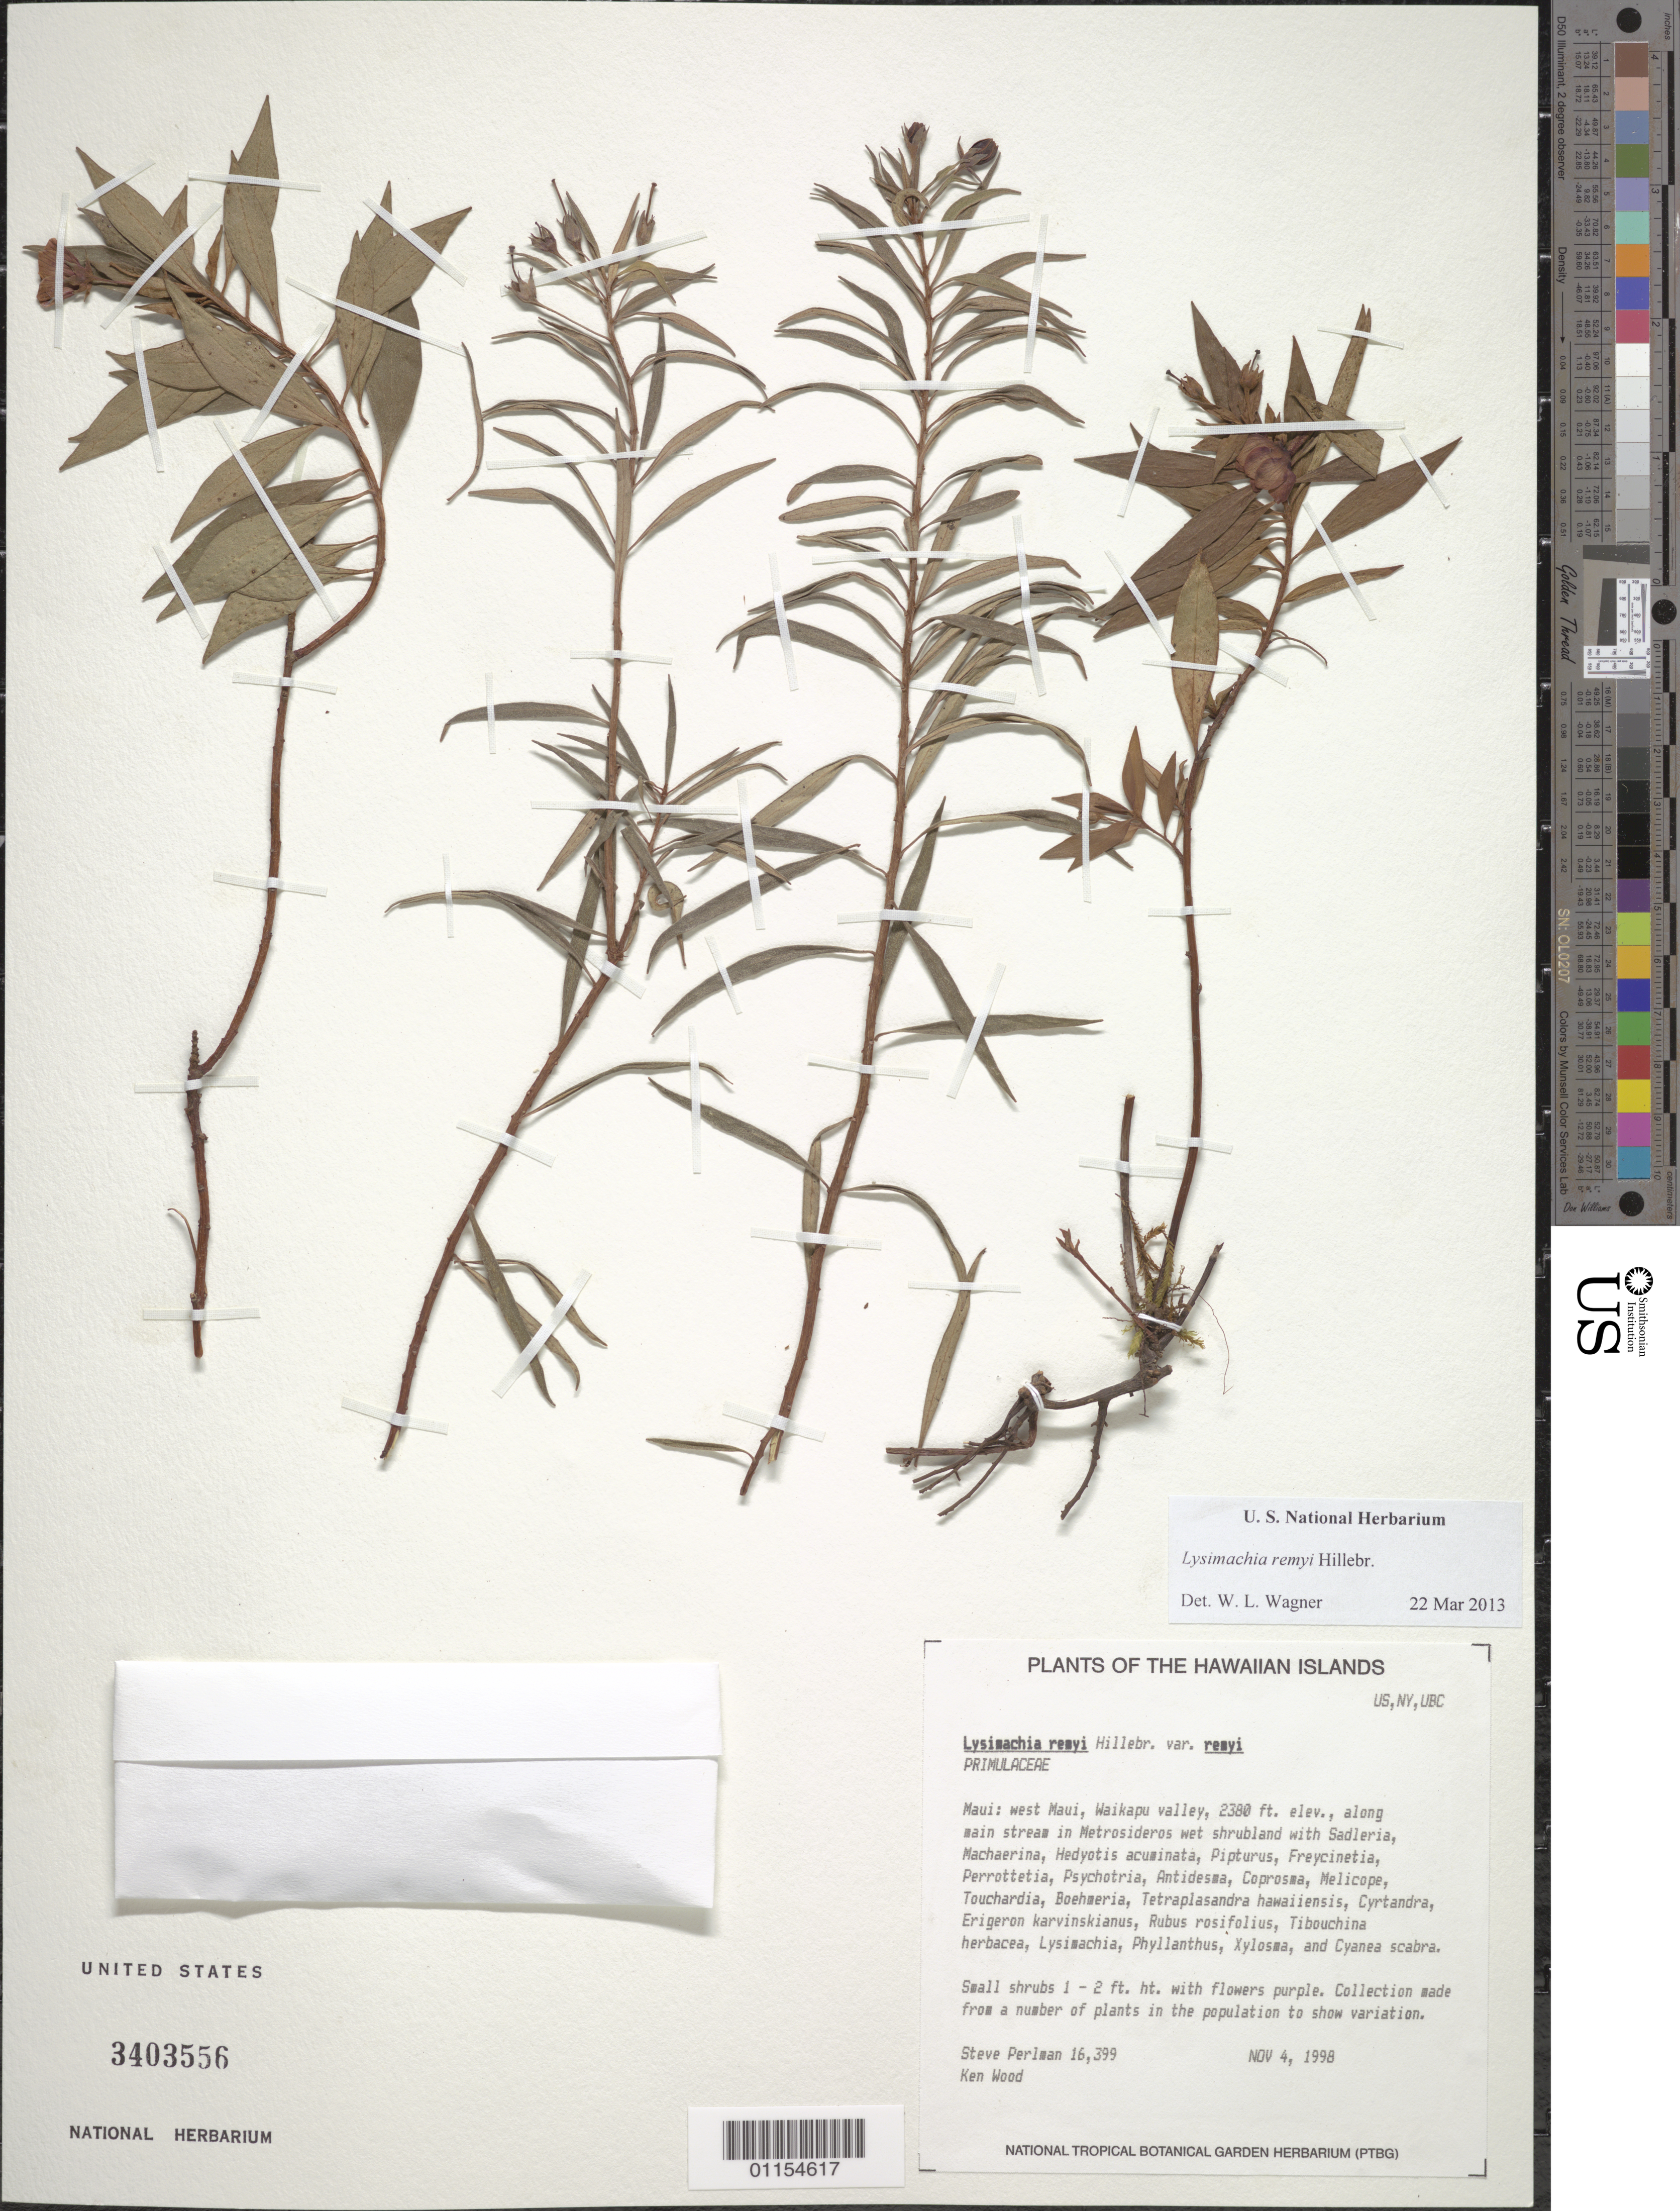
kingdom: Plantae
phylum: Tracheophyta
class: Magnoliopsida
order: Ericales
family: Primulaceae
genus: Lysimachia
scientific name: Lysimachia remyi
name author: Hillebr.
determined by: Wagner, W. L., (BOT), Smithsonian Institution - National Museum of Natural History (UNITED STATES)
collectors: S. P. Perlman & K. R. Wood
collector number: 16399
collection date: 1998-11-04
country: United States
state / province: Hawaii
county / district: Maui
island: Maui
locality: West Maui, Waikapu Valley, along main stream.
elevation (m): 725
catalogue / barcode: US 3403556